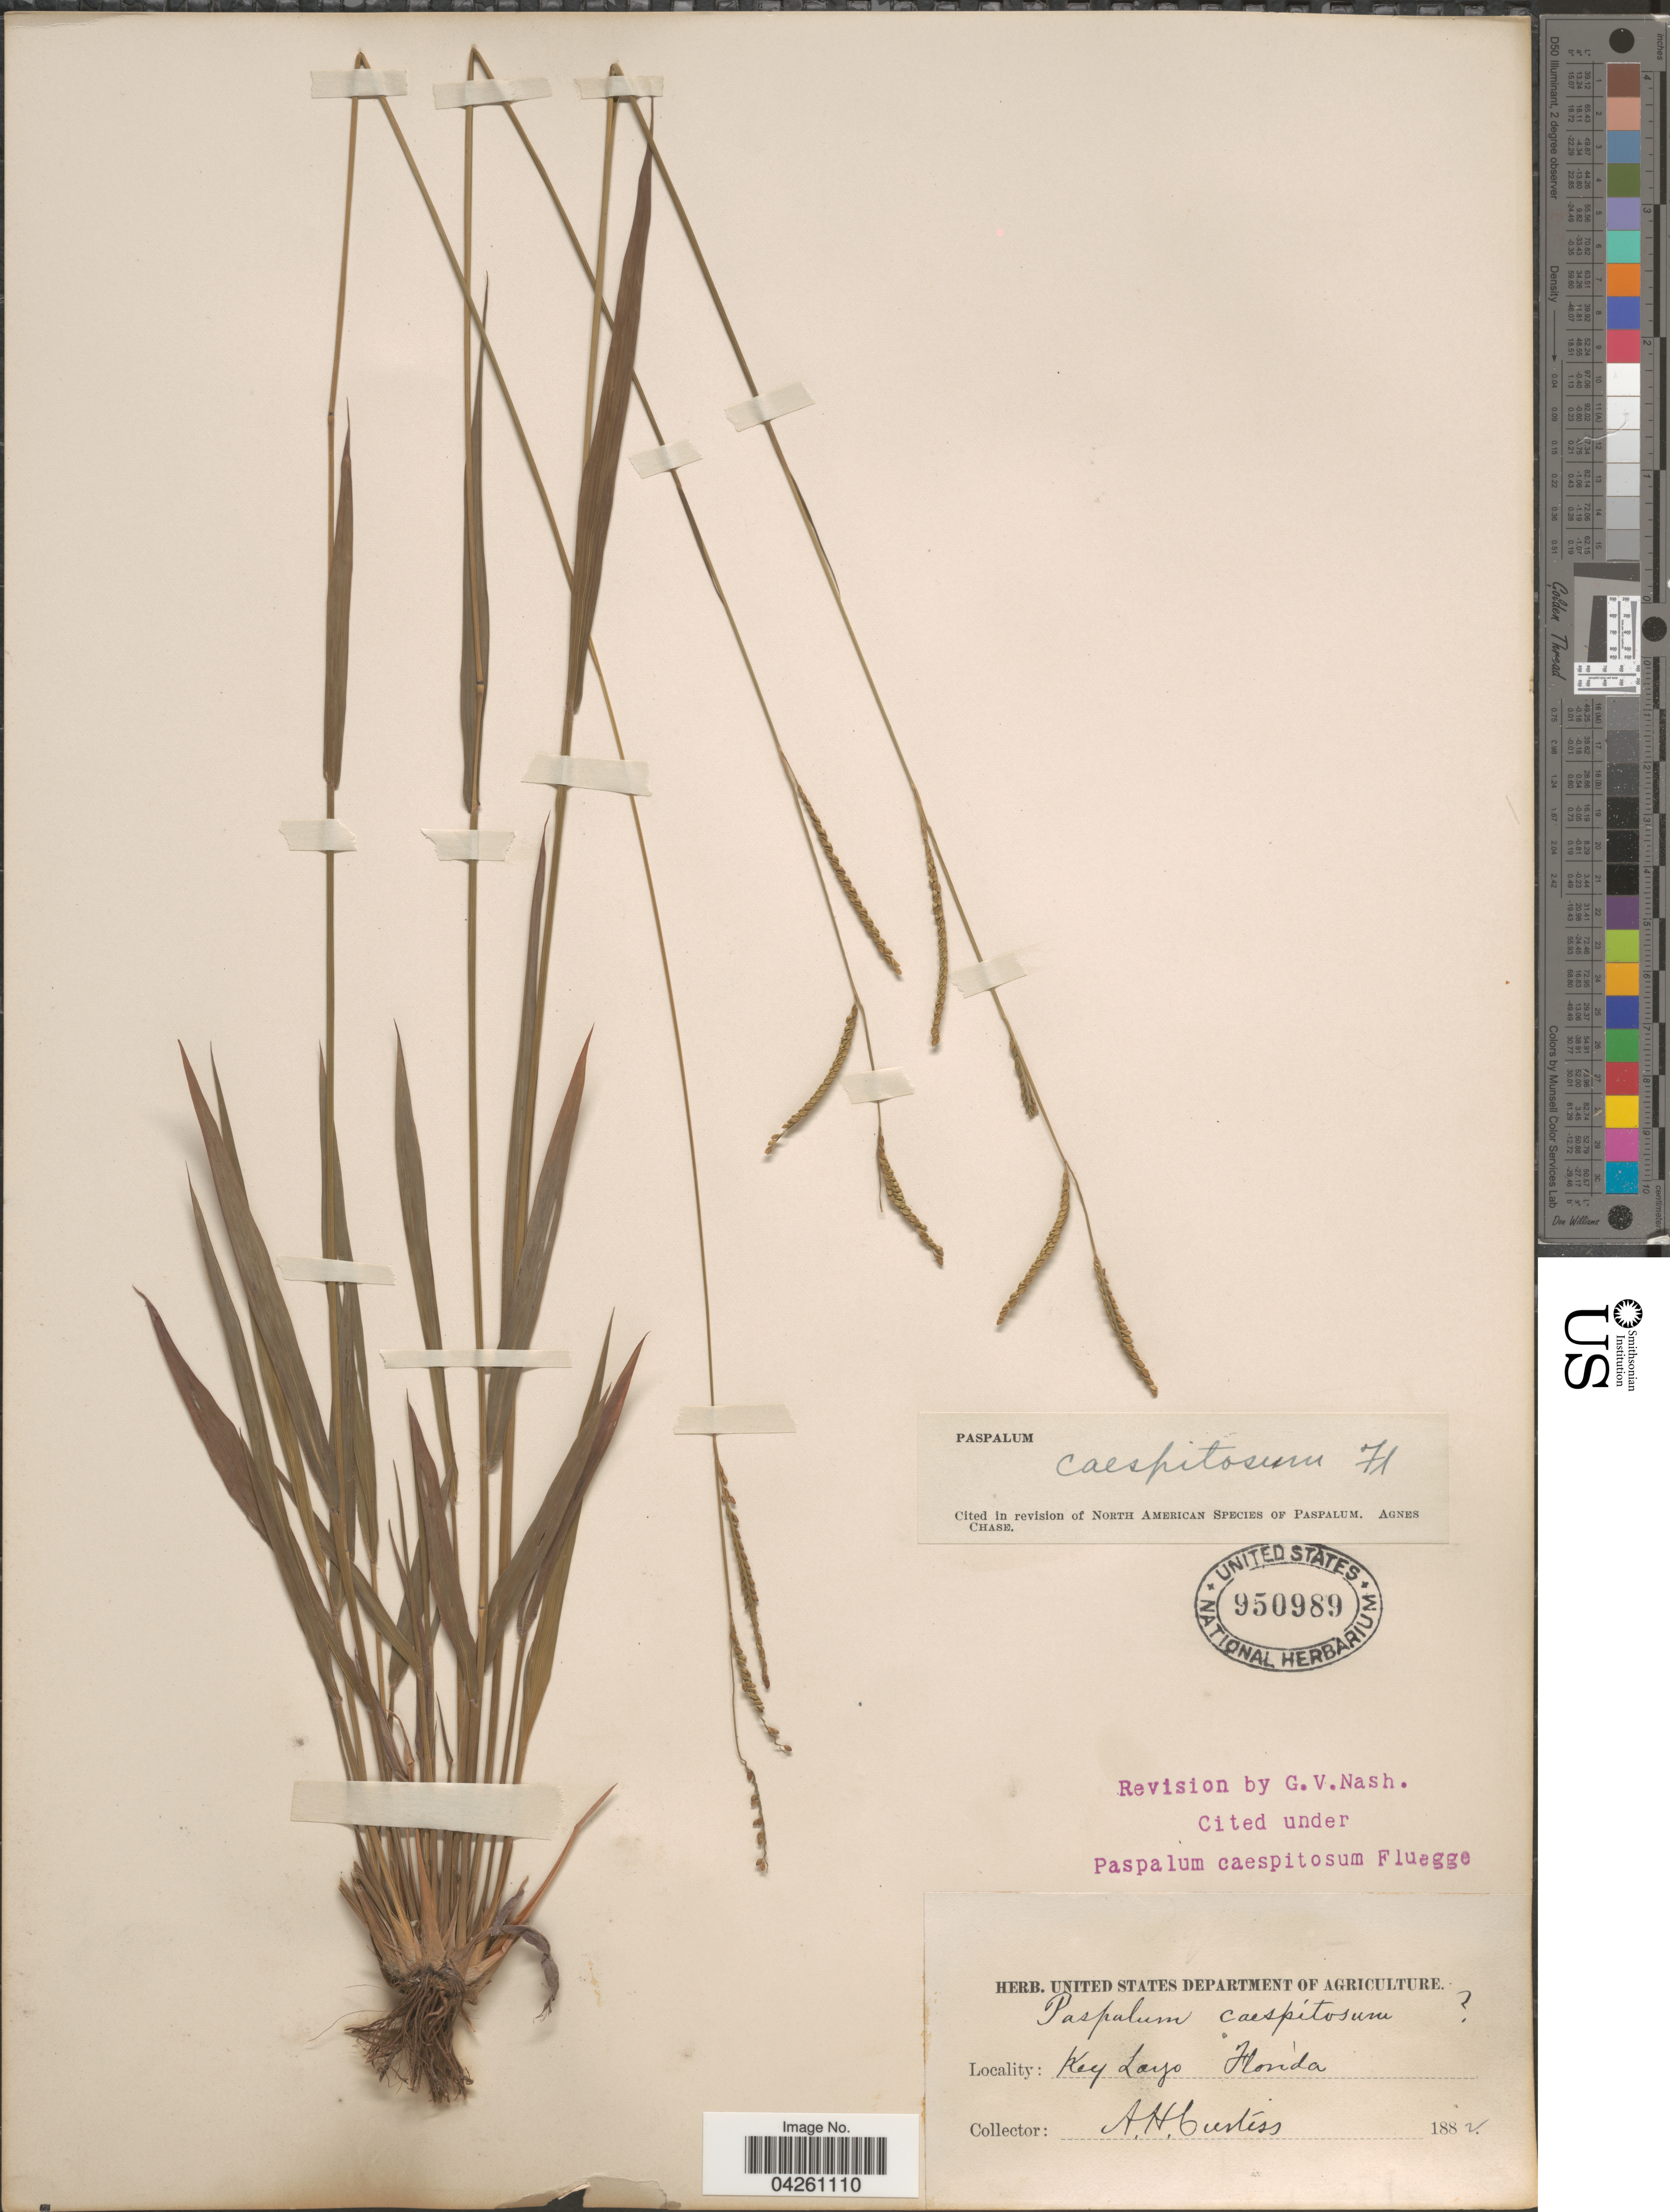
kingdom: Plantae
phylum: Tracheophyta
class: Liliopsida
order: Poales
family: Poaceae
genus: Paspalum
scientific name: Paspalum caespitosum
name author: Flüggé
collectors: A. H. Curtiss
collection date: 1882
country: United States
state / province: Florida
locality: Key Largo.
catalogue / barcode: US 950989